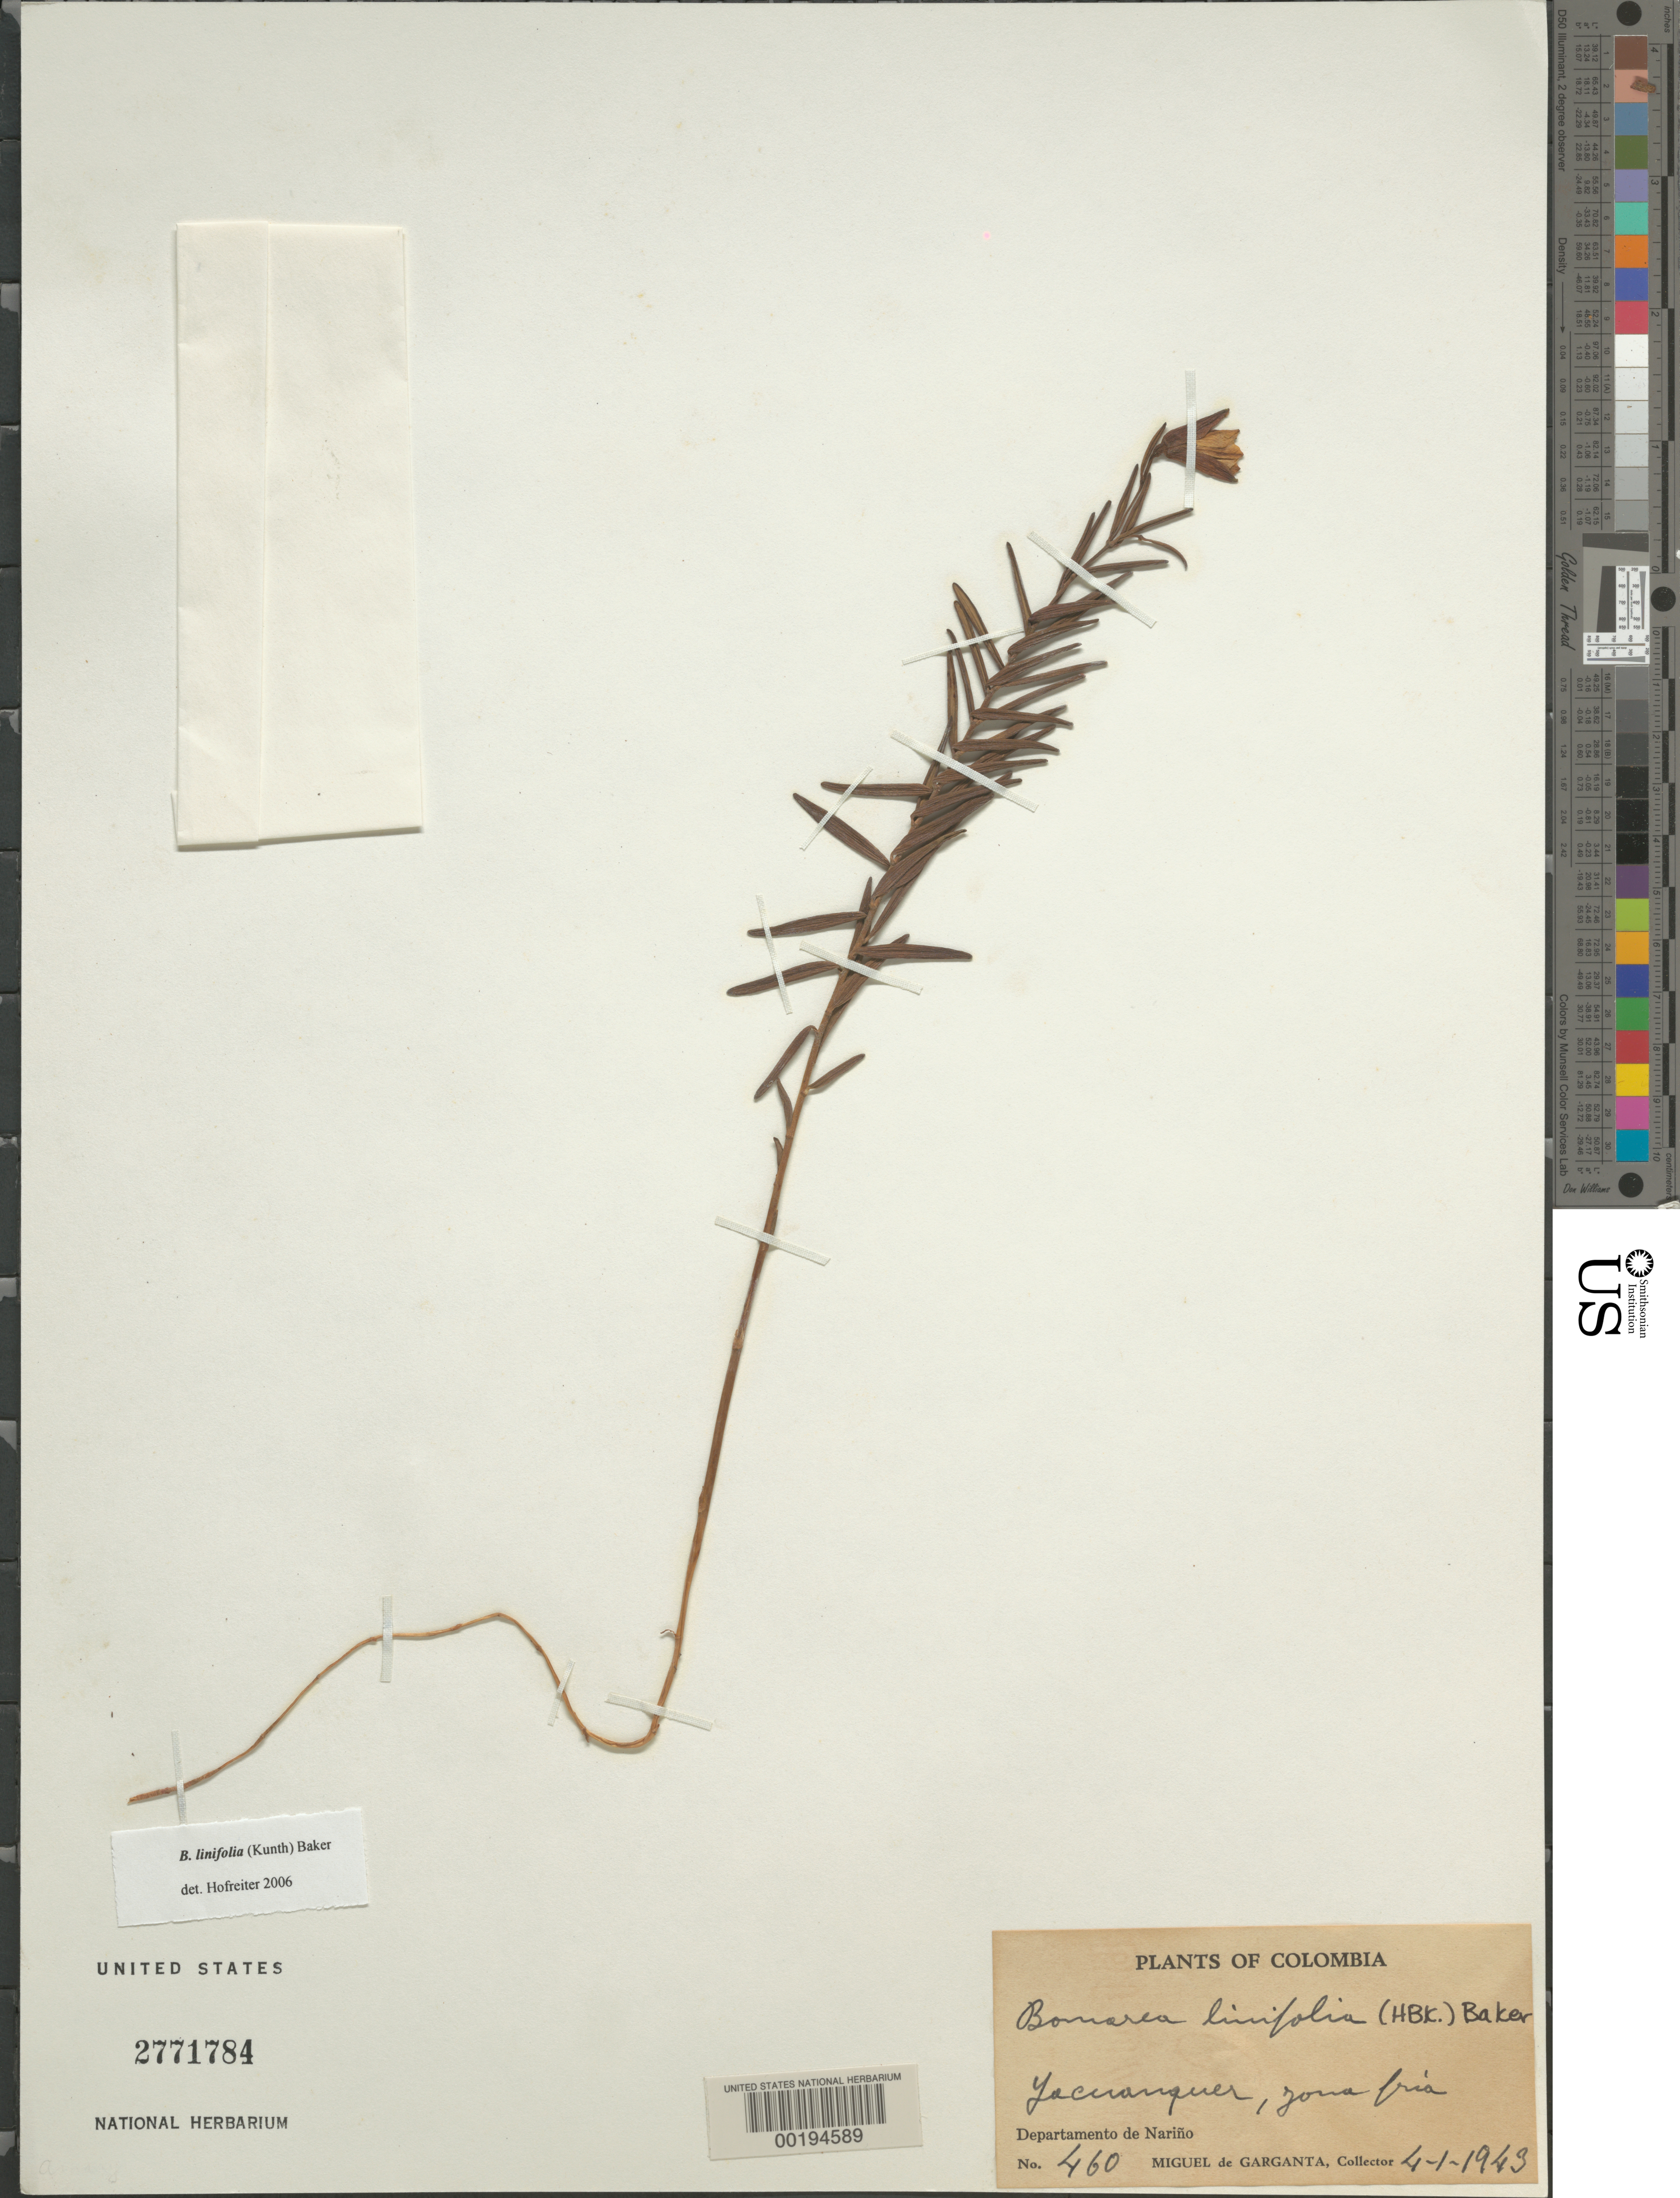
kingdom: Plantae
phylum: Tracheophyta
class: Liliopsida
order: Liliales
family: Alstroemeriaceae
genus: Bomarea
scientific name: Bomarea linifolia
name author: (Kunth) Baker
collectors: M. Garganta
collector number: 460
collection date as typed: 04 Jan 1943 or 01 Apr 1943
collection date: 1943-01-04 or 1943-04-01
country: Colombia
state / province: Nariño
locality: Yacuanquer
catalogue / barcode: US 2771784